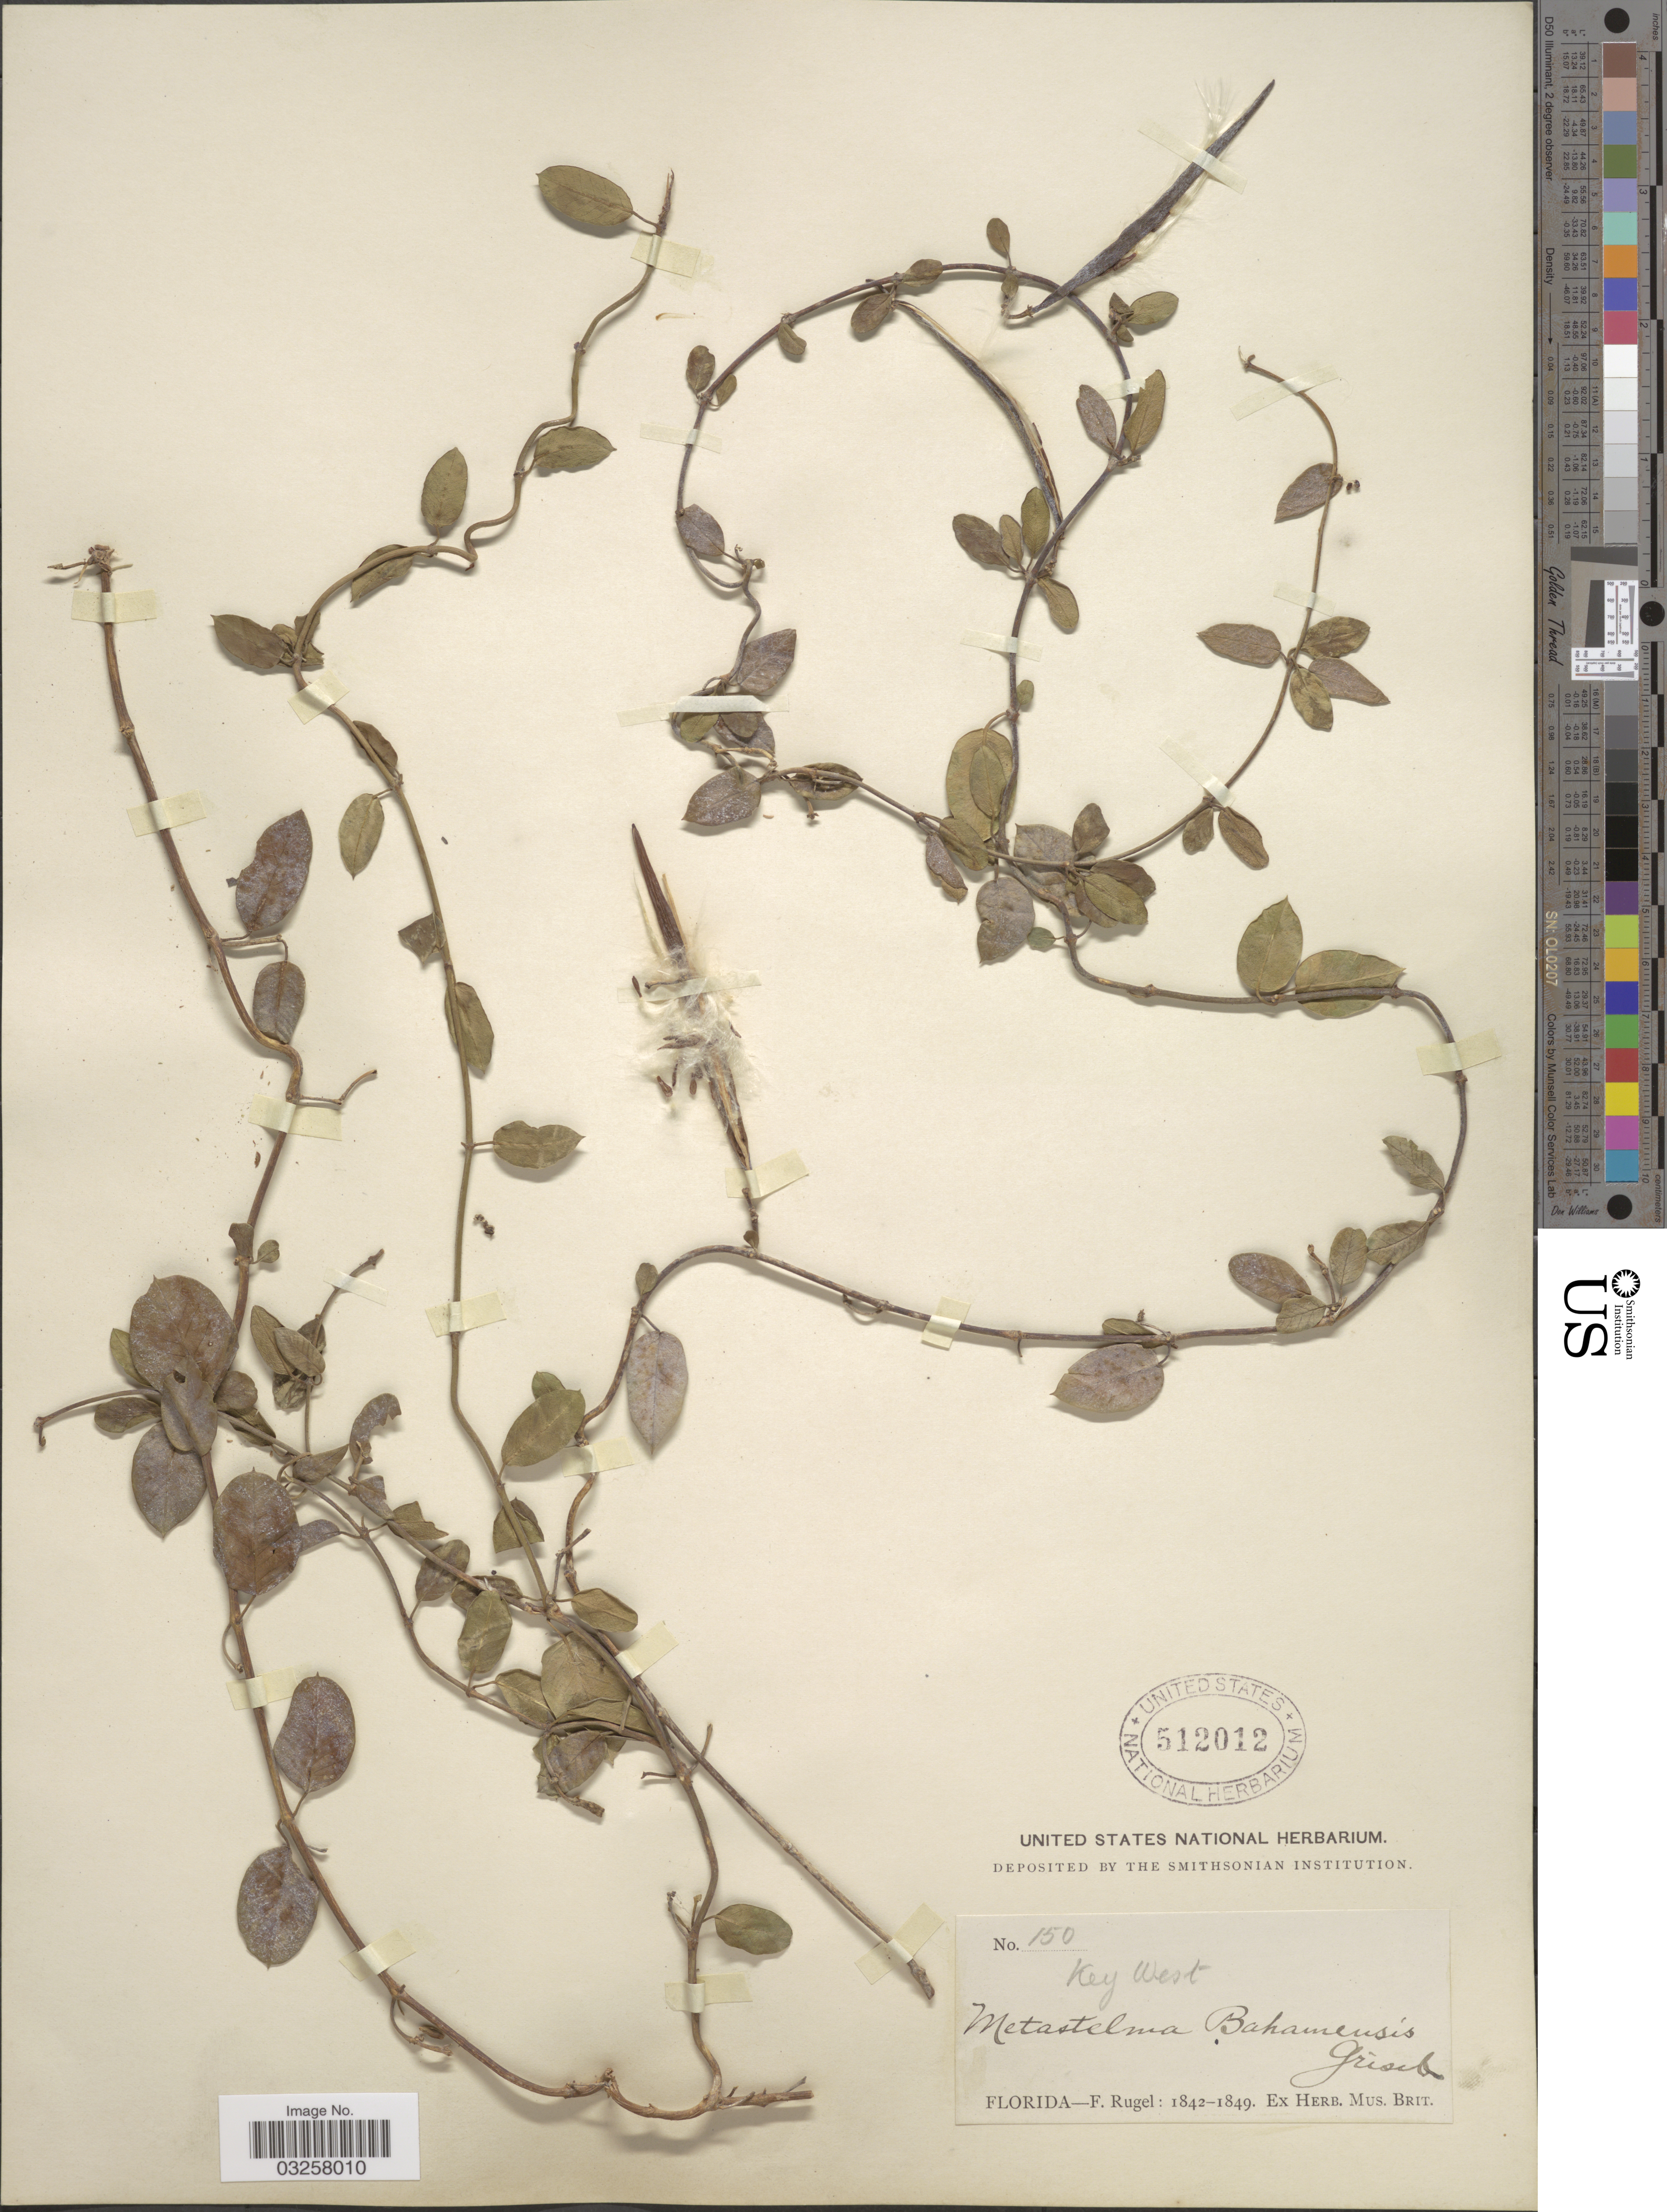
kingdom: Plantae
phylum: Tracheophyta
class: Magnoliopsida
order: Gentianales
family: Apocynaceae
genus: Metastelma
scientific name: Metastelma bahamense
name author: Griseb.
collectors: F. Rugel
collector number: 150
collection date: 1842/1849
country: United States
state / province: Florida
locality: Key West.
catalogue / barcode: US 512012